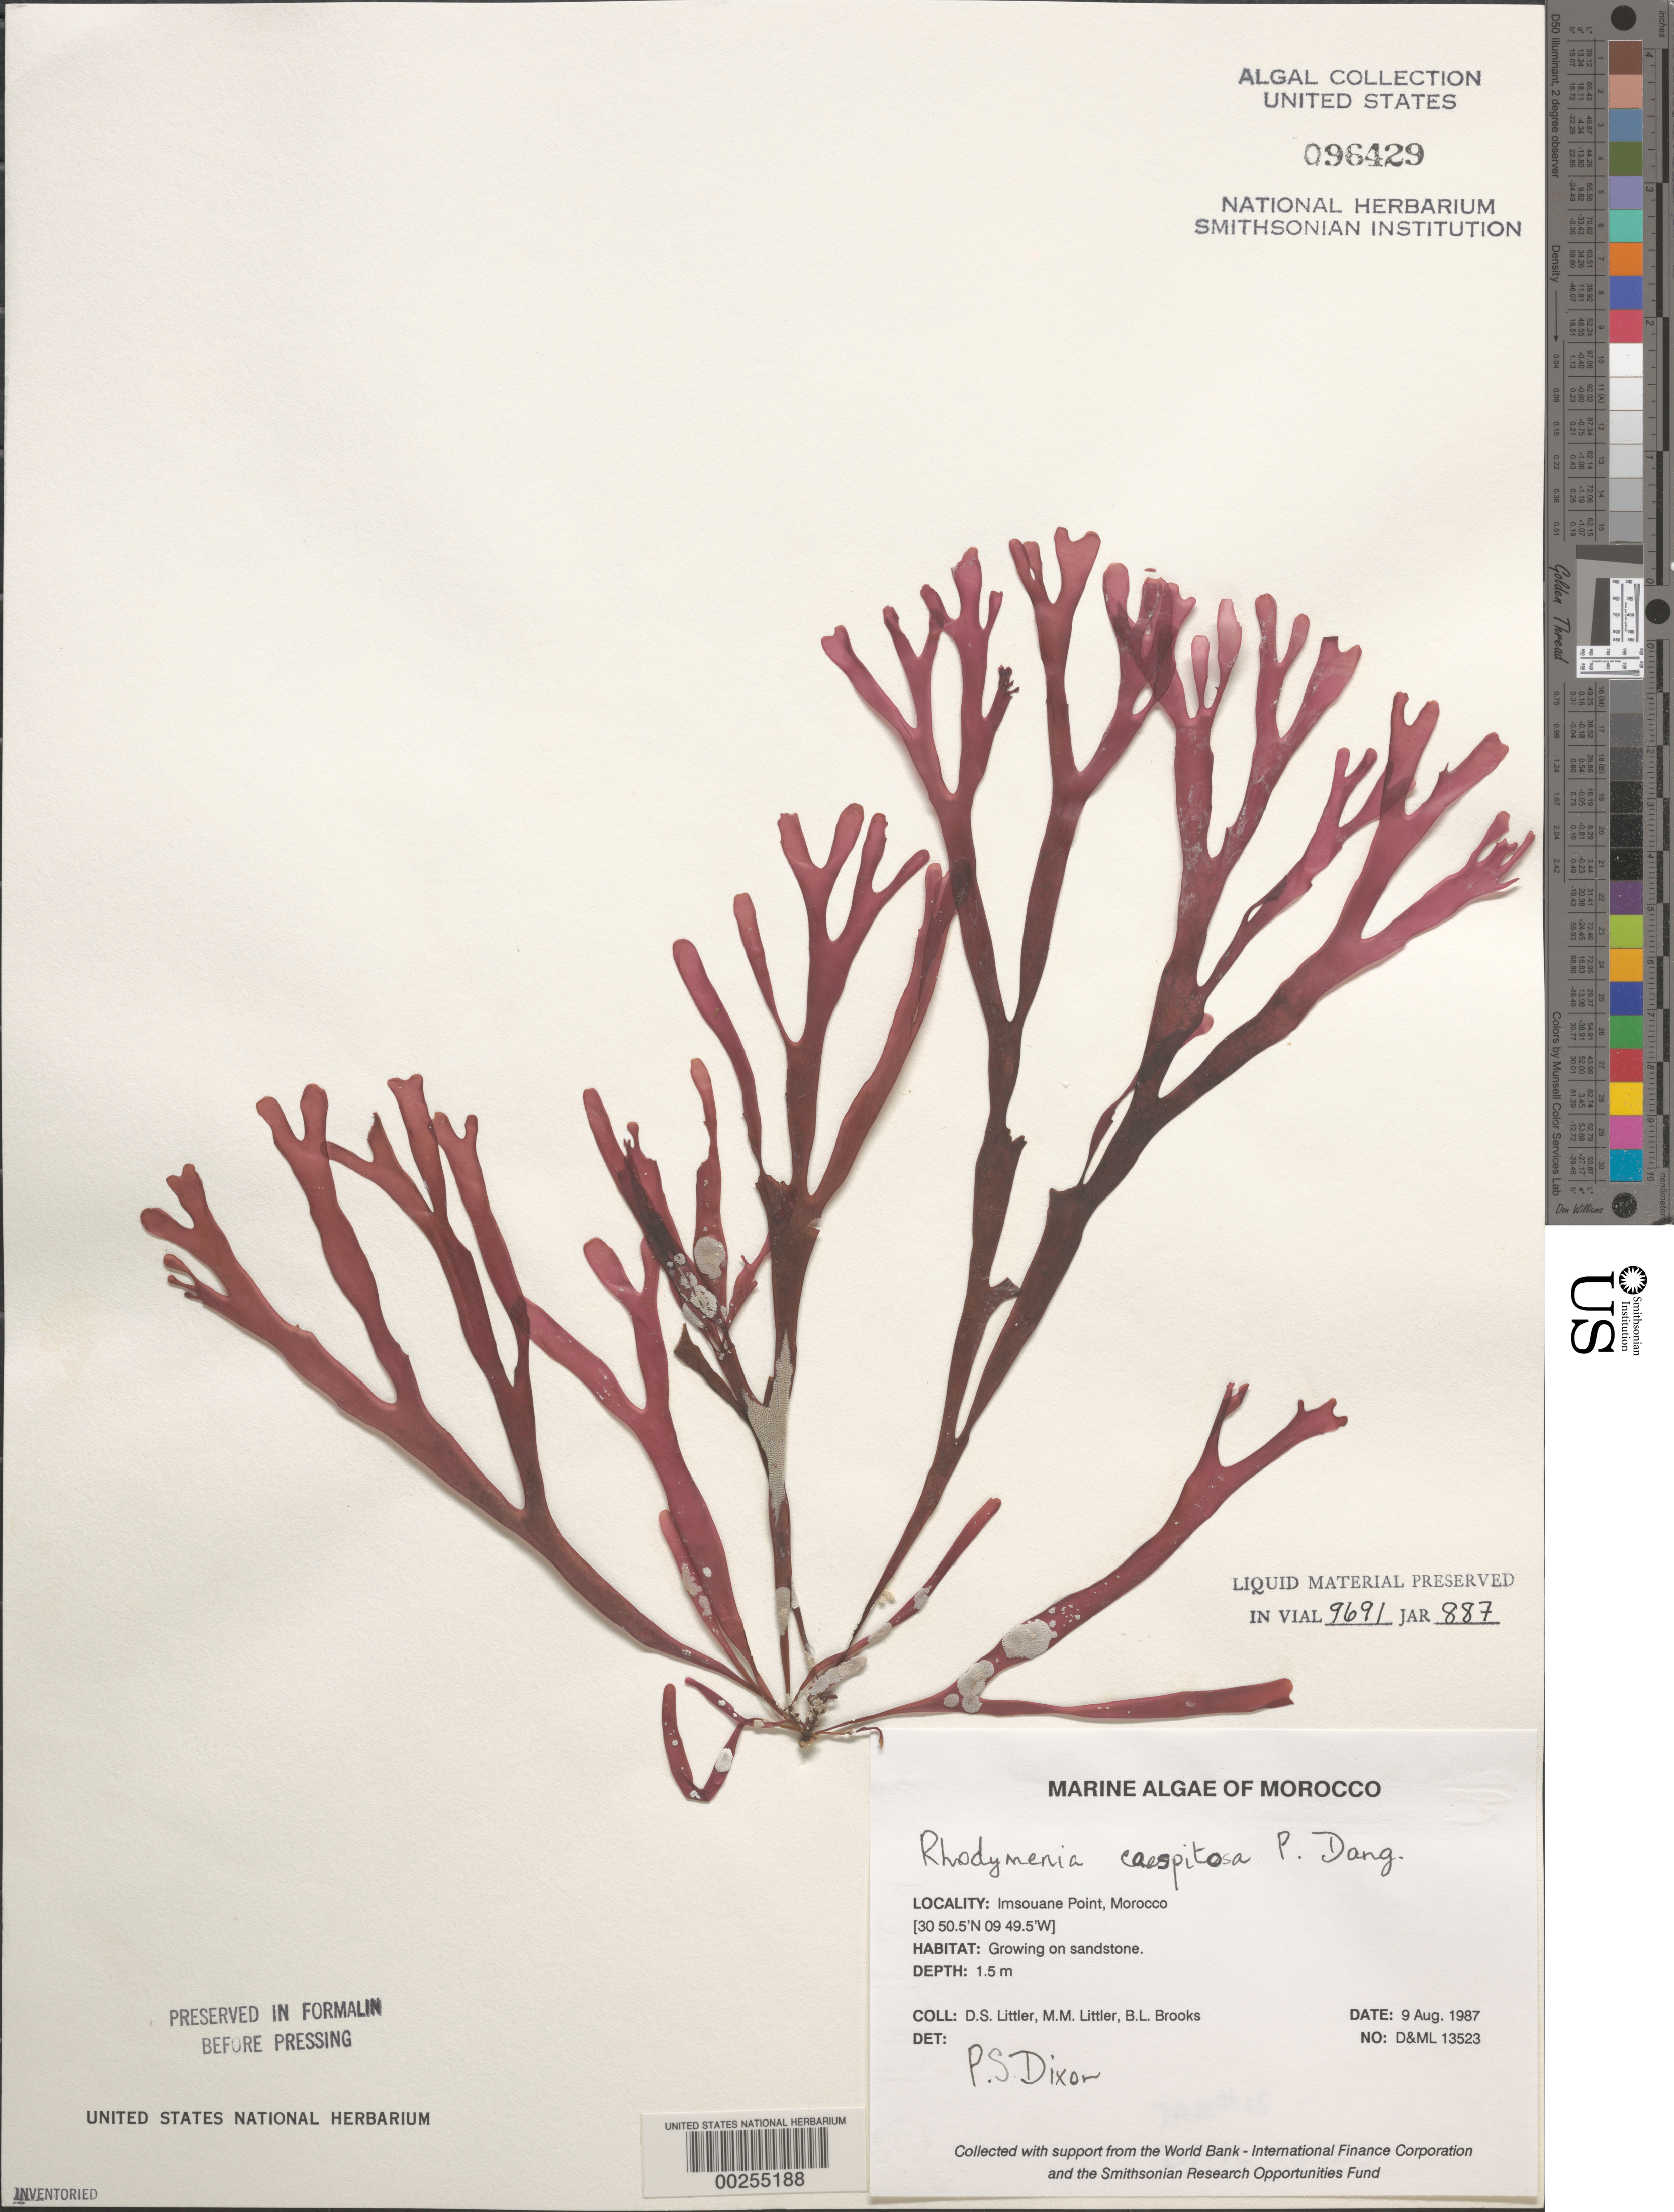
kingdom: Plantae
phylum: Rhodophyta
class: Florideophyceae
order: Rhodymeniales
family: Rhodymeniaceae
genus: Rhodymenia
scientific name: Rhodymenia caespitosa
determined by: Dixon, P. S.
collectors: D. S. Littler, M. M. Littler & B. Brooks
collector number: D&ML 13523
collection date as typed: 09 Aug 1987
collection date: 1987-08-09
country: Morocco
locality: Imsouane Point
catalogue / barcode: US 96429